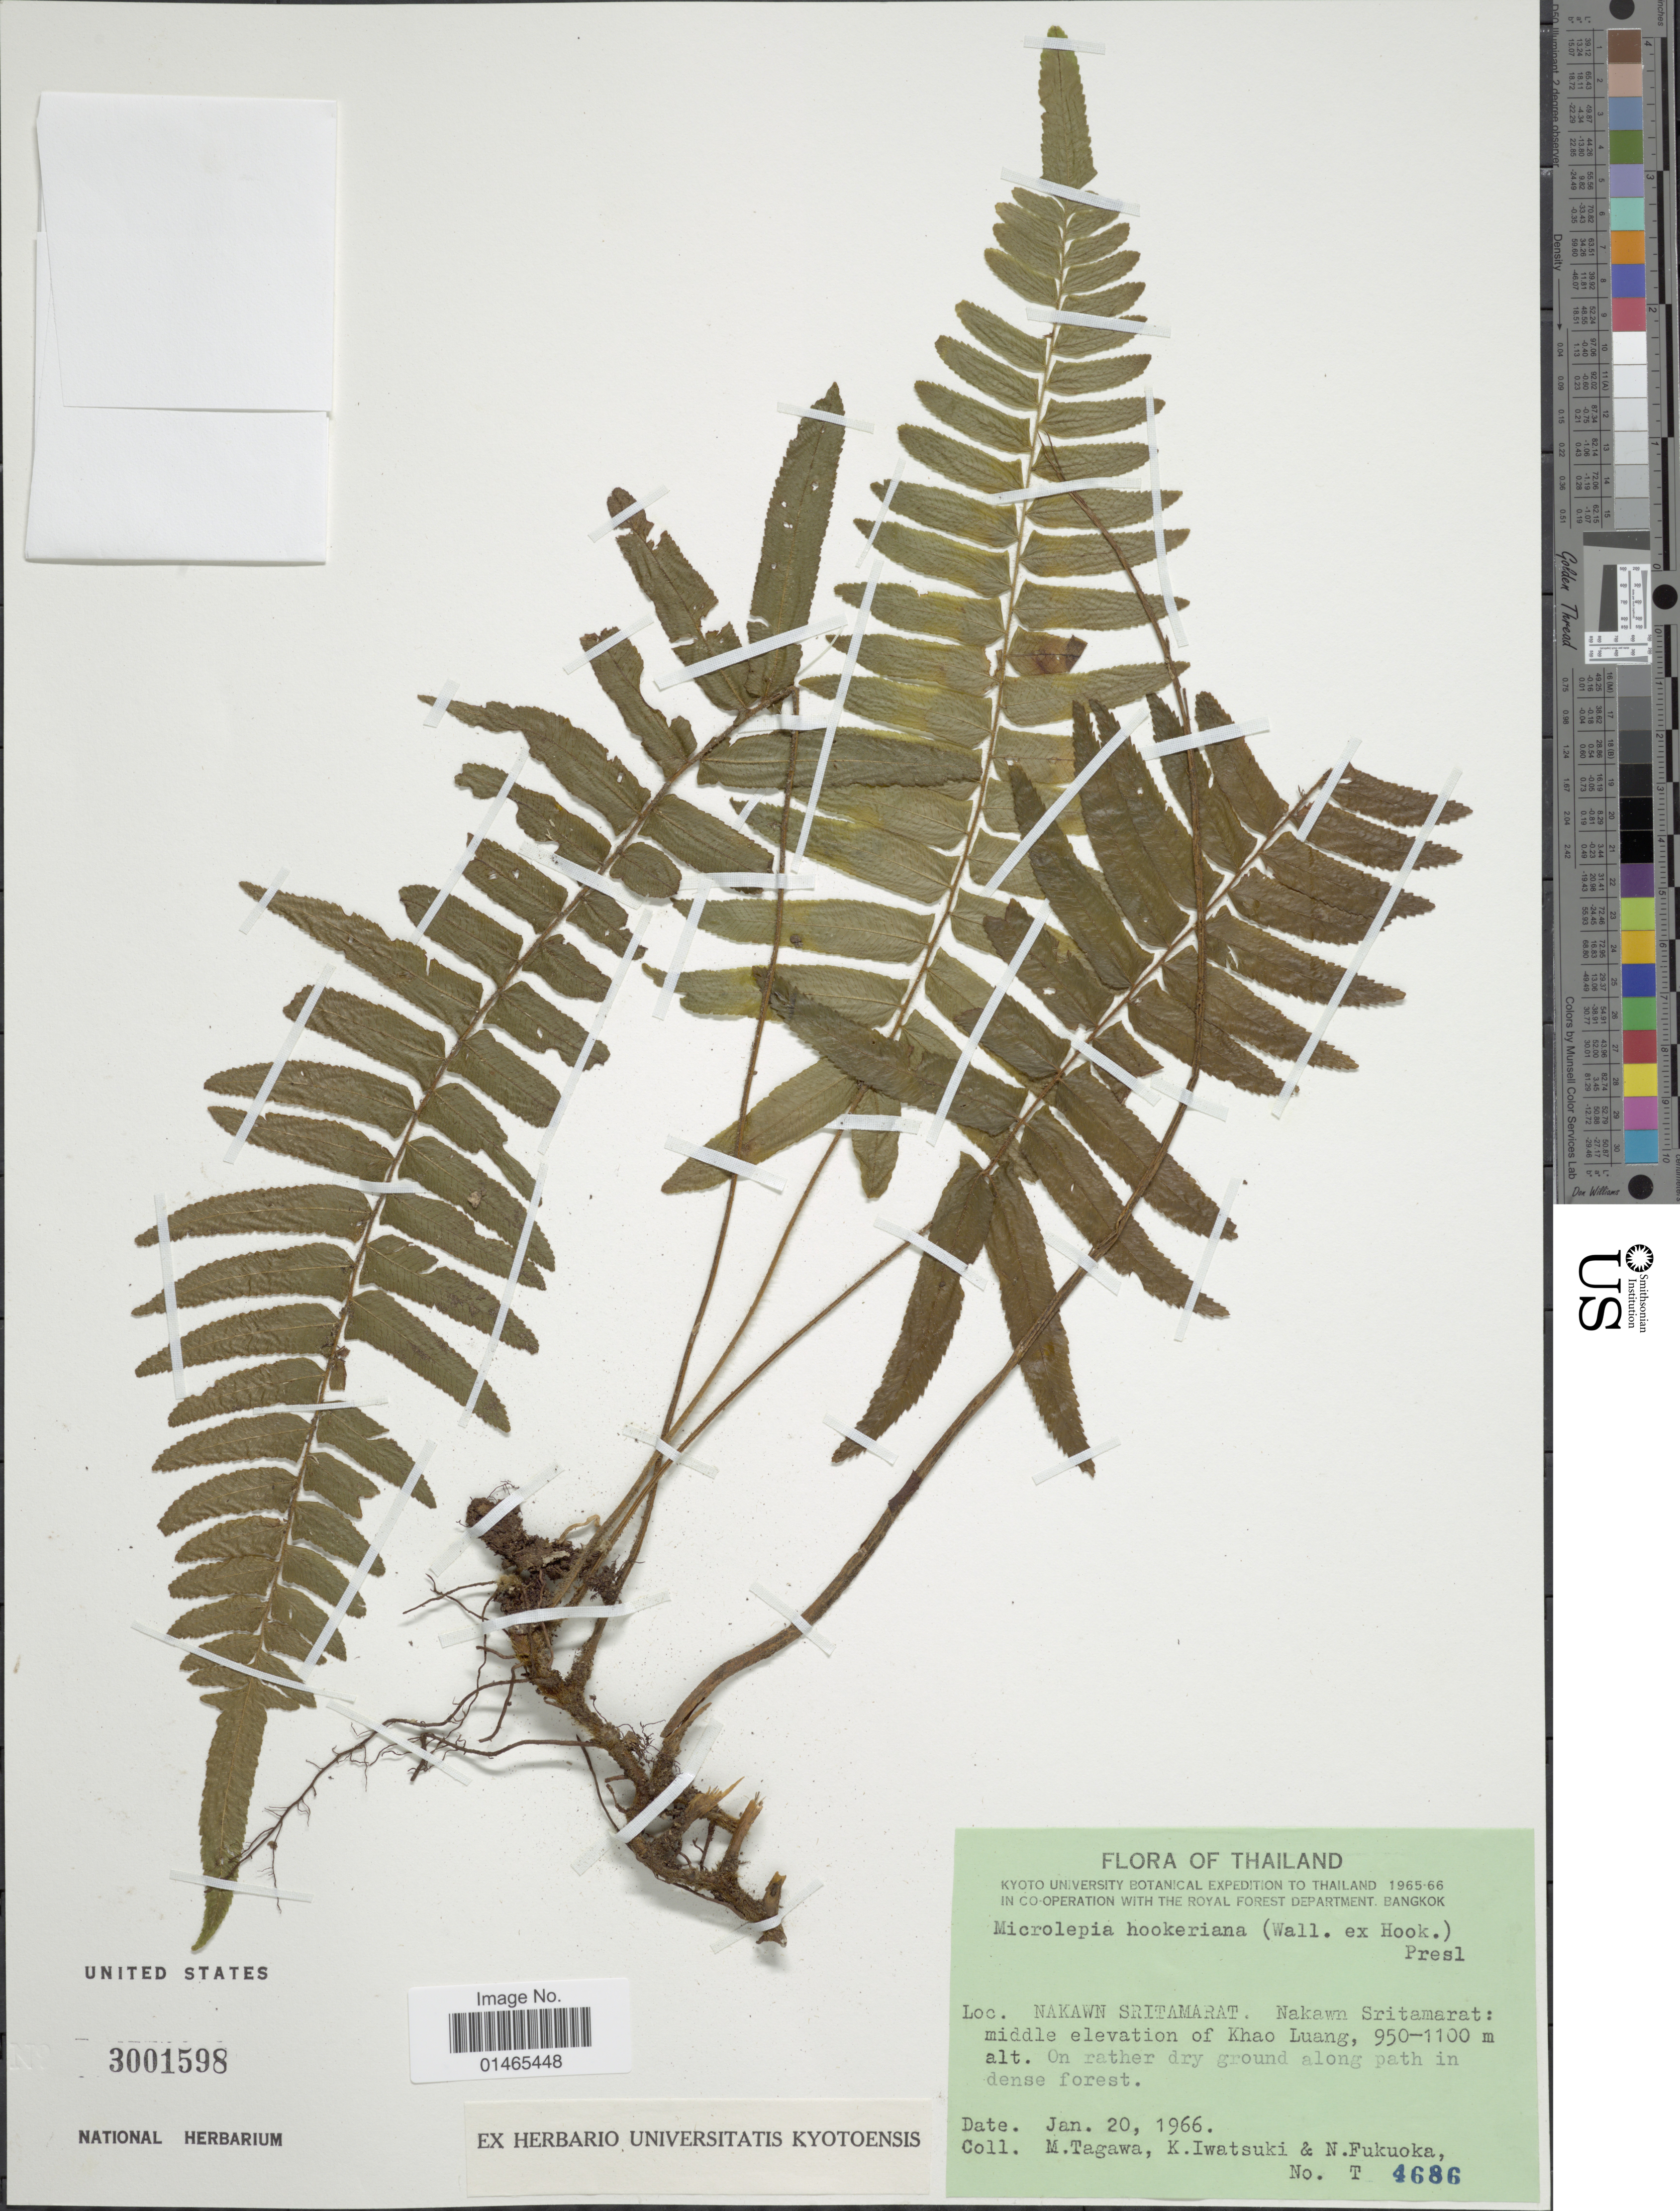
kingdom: Plantae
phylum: Tracheophyta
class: Polypodiopsida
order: Polypodiales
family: Dennstaedtiaceae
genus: Microlepia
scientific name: Microlepia hookeriana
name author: (Wall. ex Hook.) C. Presl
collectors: M. Tagawa, K. Iwatsuki & N. Fukuoka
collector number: T4686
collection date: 1966-01-20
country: Thailand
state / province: Nakhon Si Thammarat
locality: Nakawn Sritamarat, Khao Luang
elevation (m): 950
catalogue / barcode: US 3001598